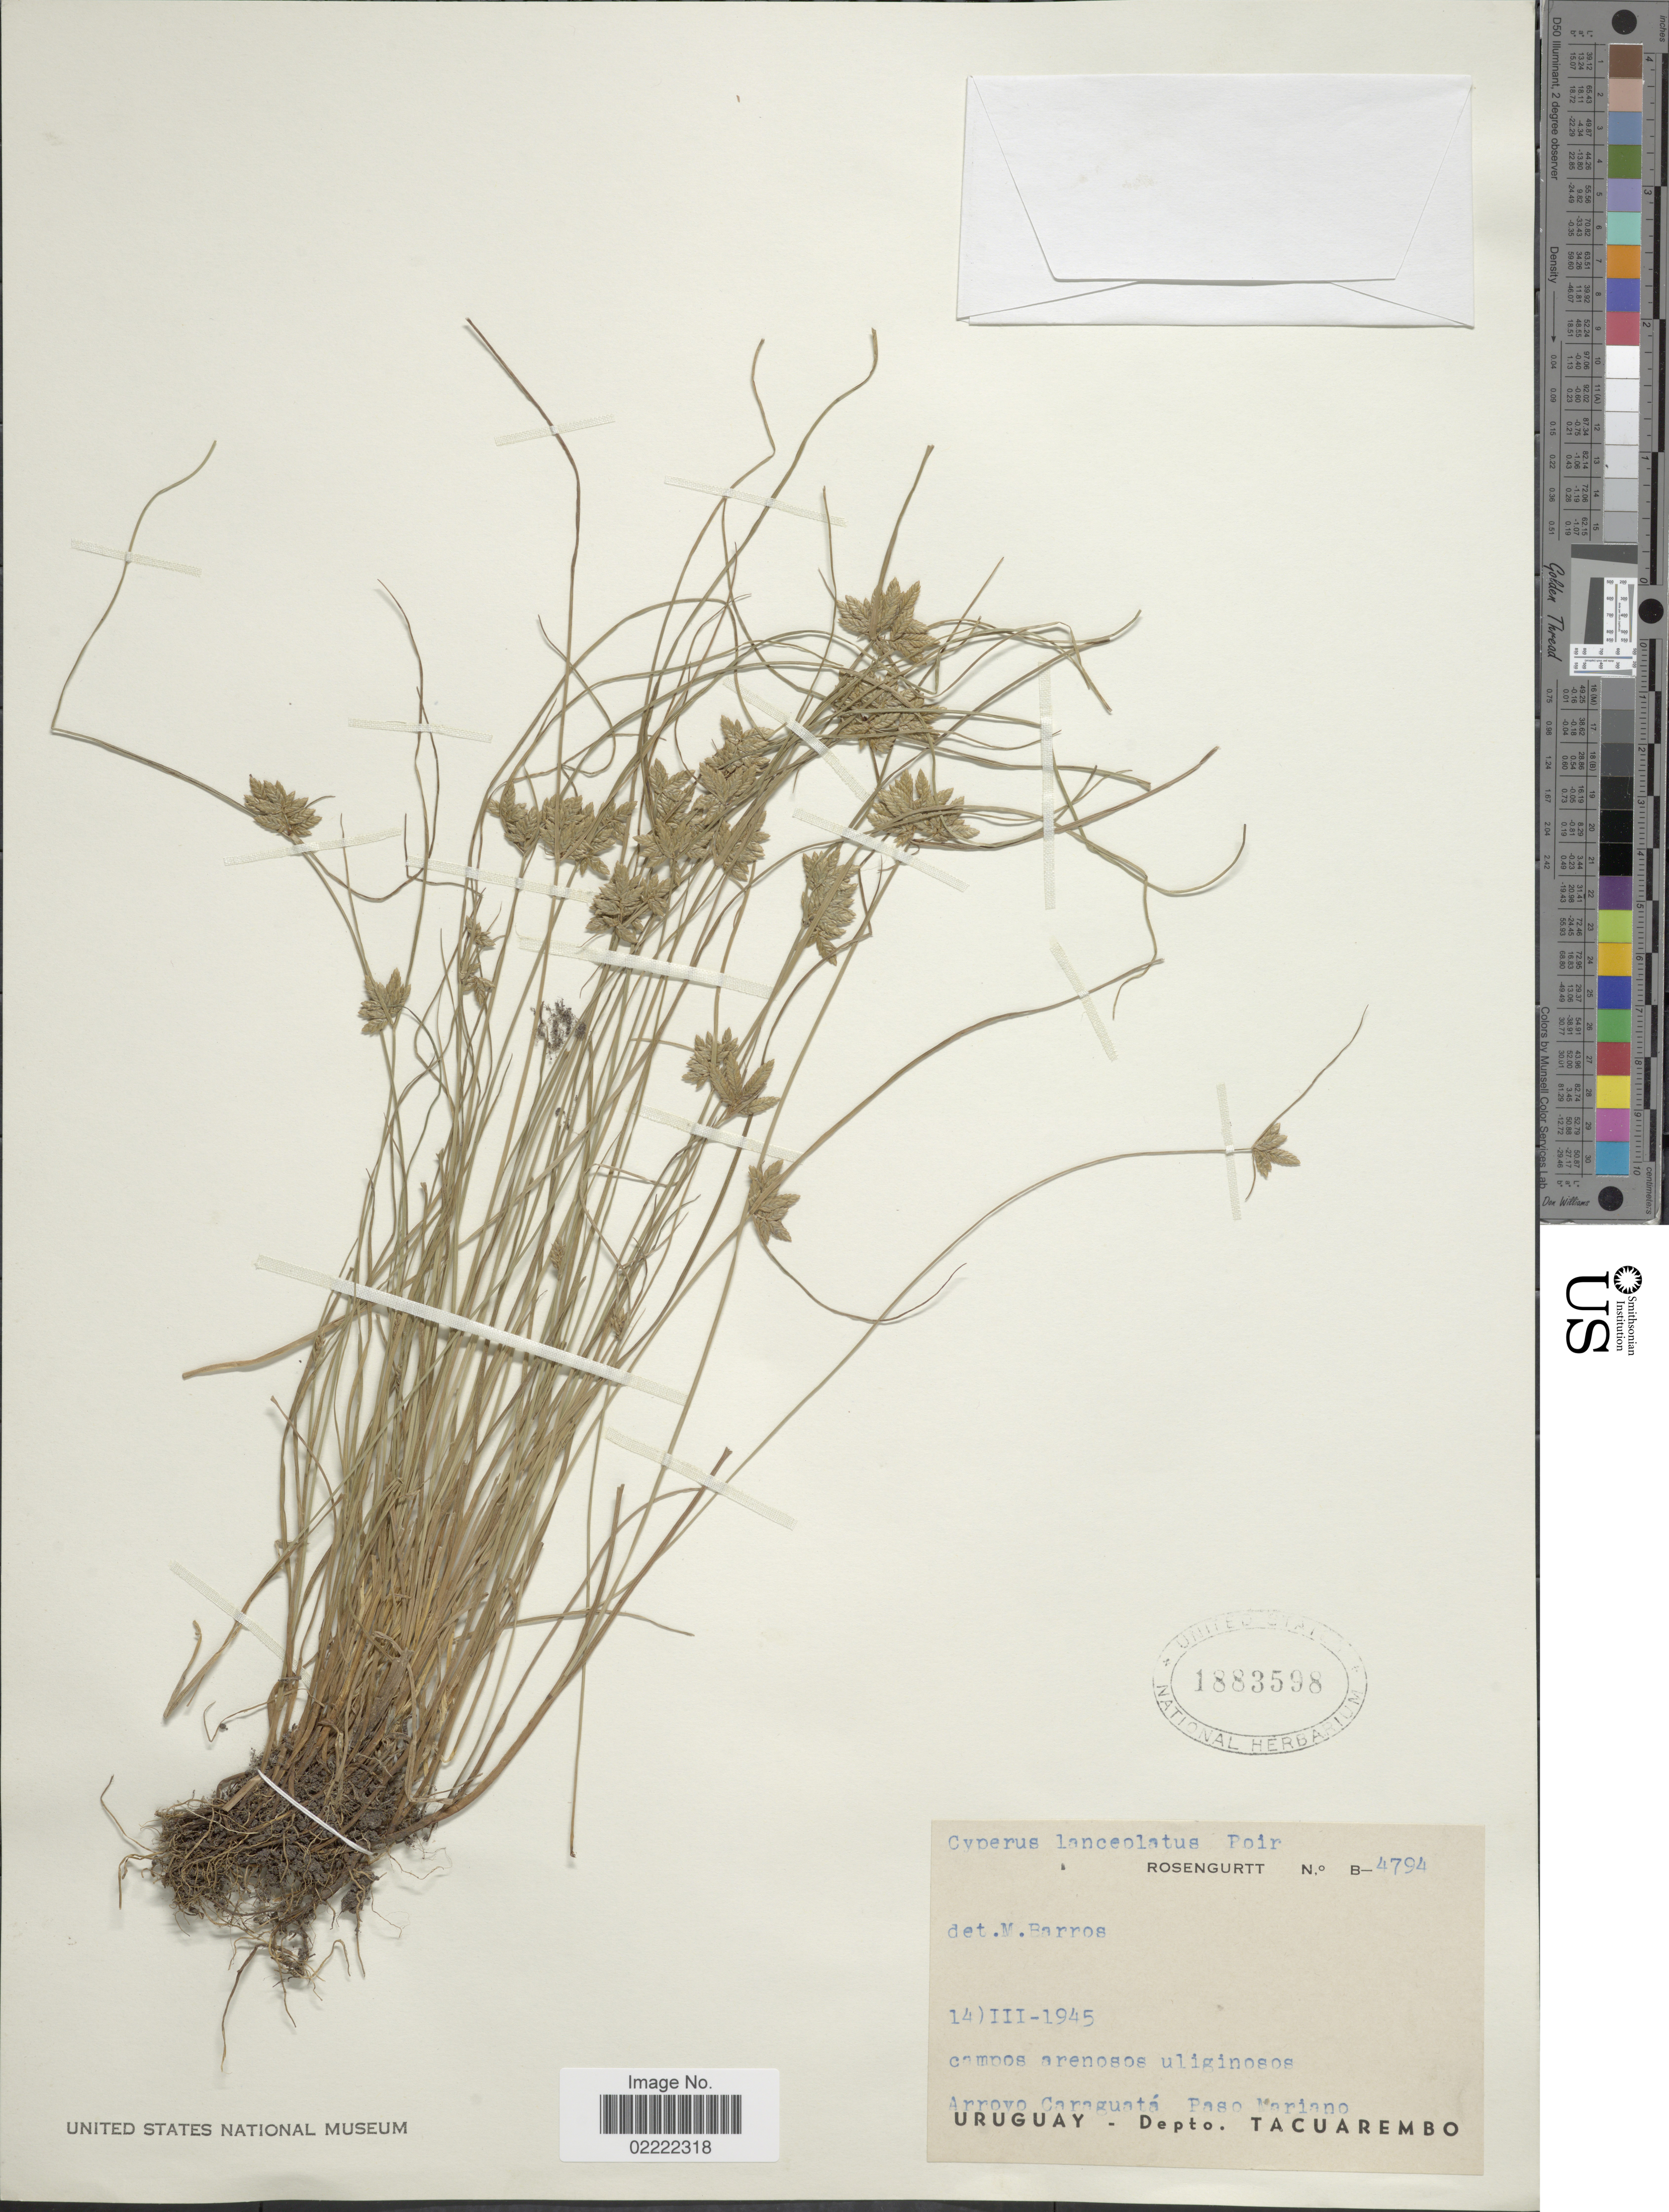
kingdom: Plantae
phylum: Tracheophyta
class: Liliopsida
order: Poales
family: Cyperaceae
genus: Cyperus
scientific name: Cyperus lanceolatus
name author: Poir.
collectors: Rosengurtt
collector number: B-4794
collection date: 1945-03-14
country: Uruguay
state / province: Tacuarembó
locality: Arroyo Caraguata, Paso Mariano.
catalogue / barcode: US 1883598